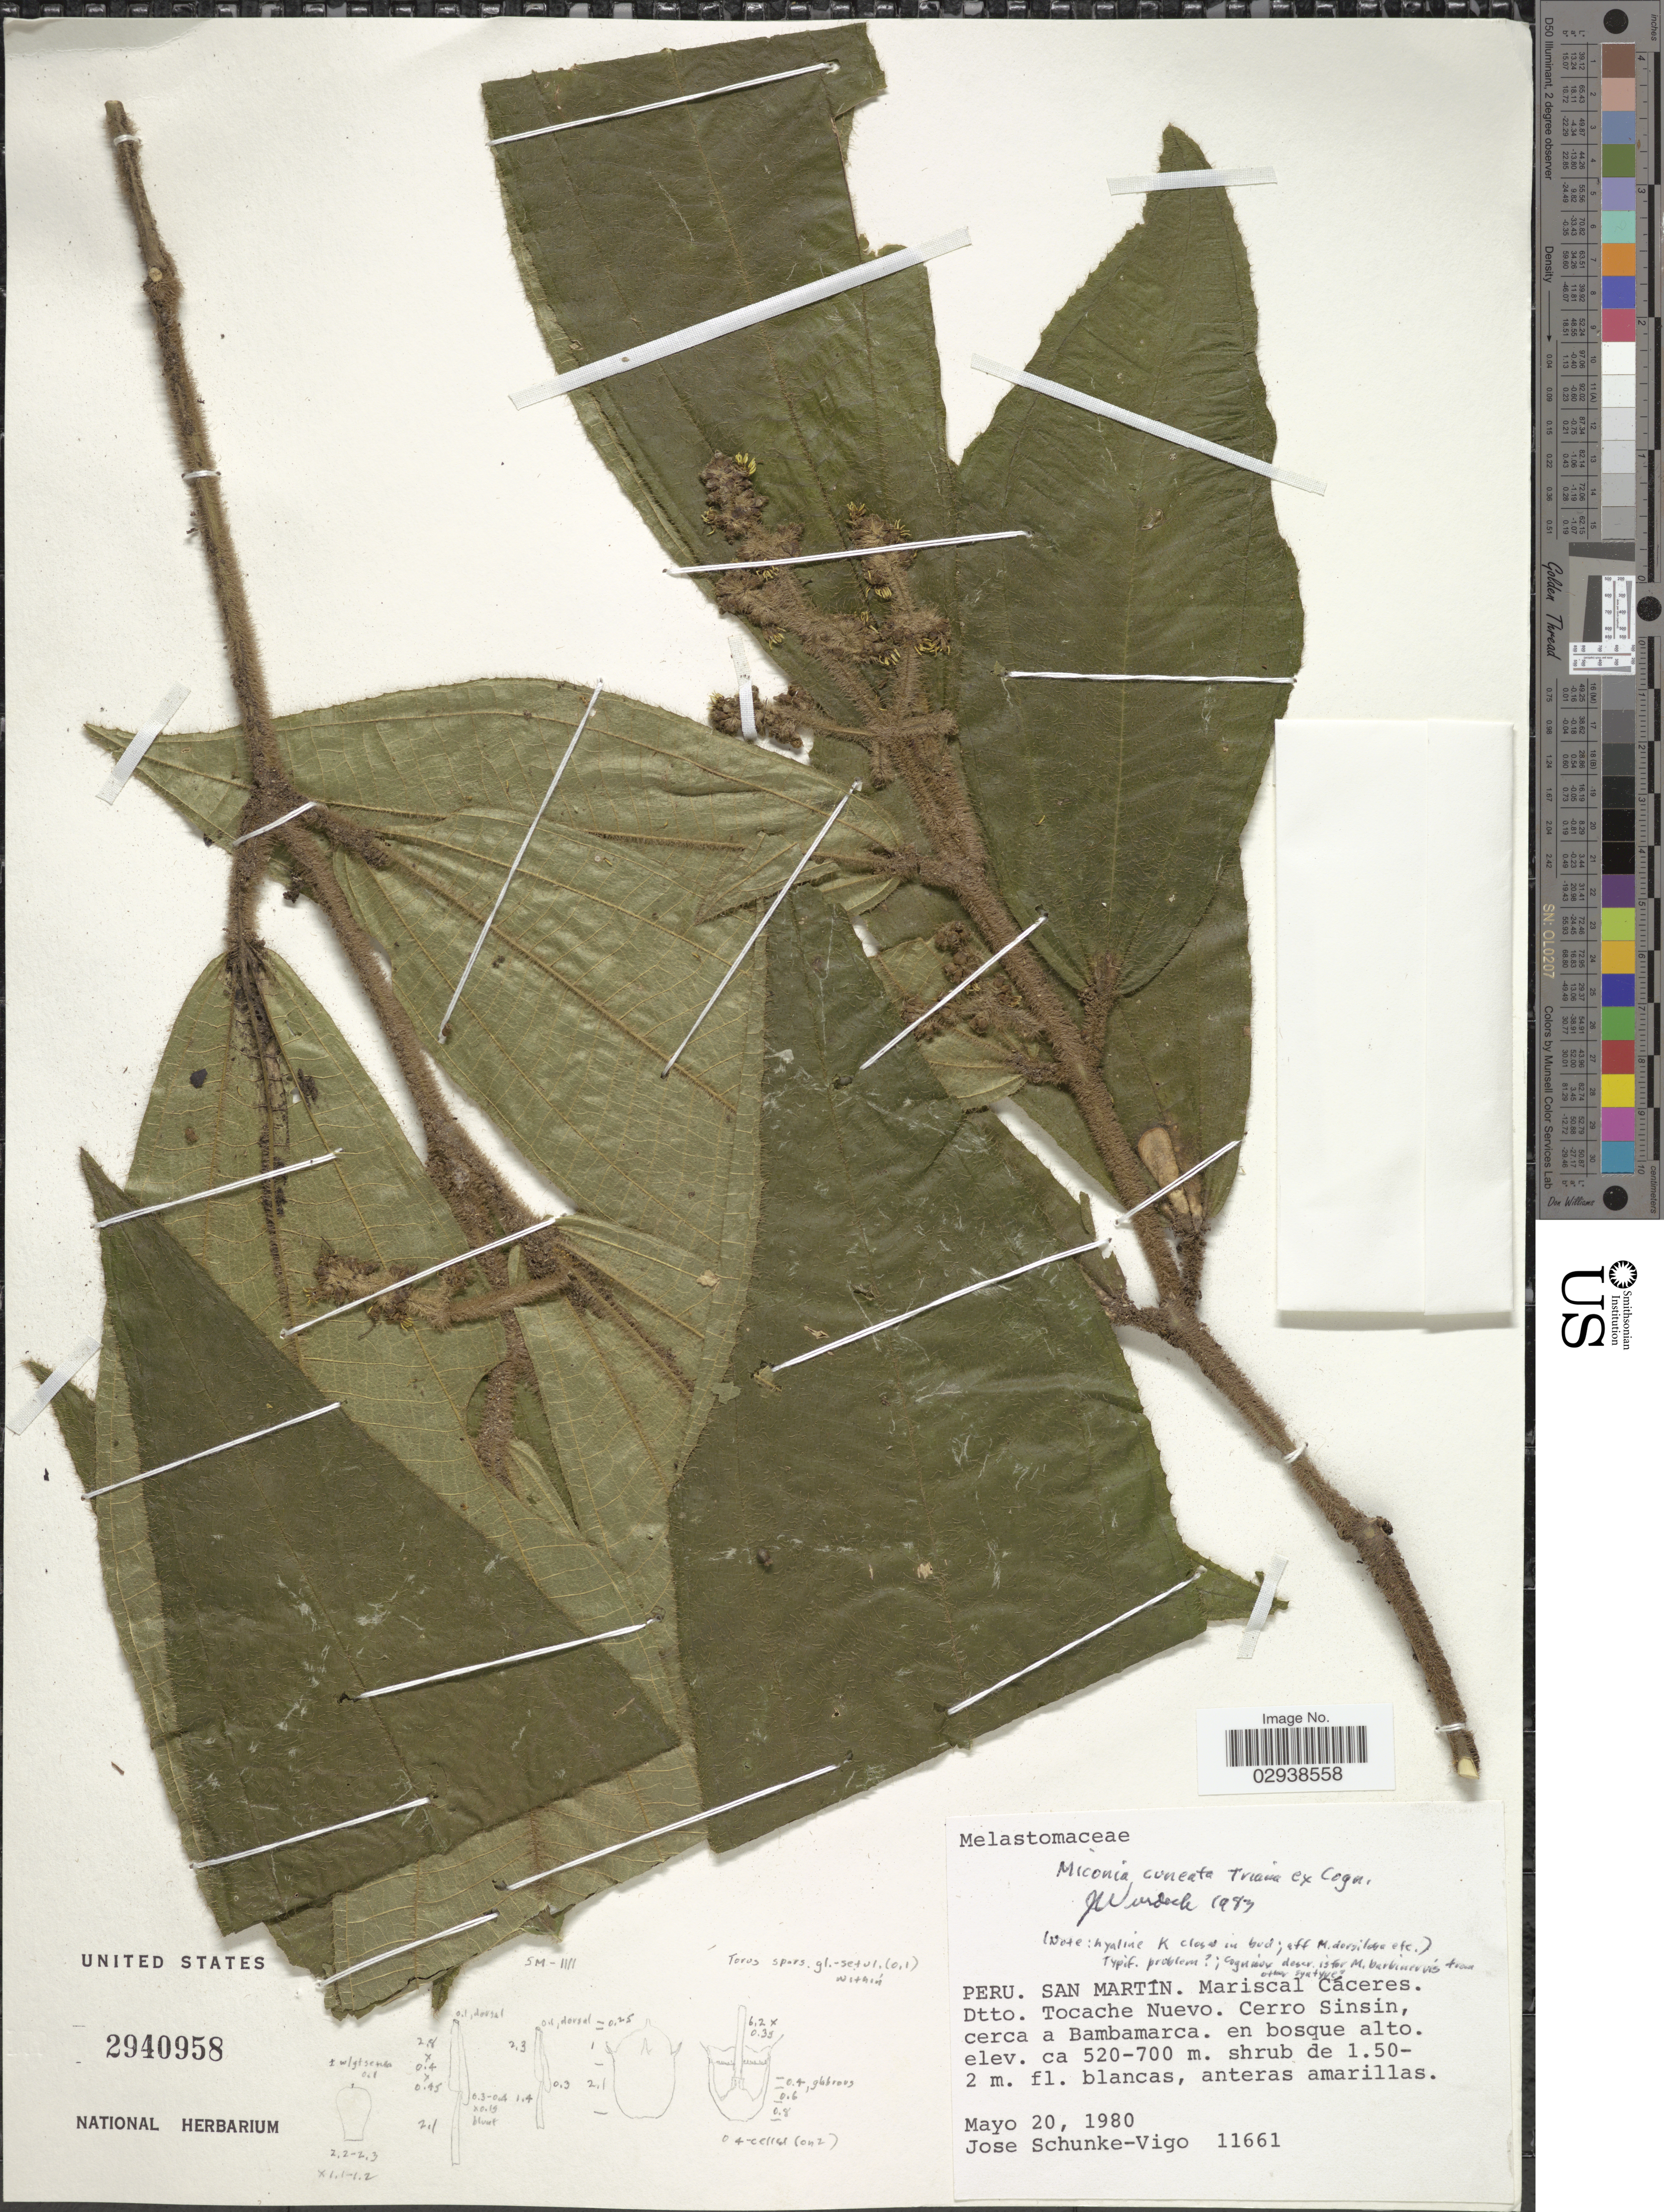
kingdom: Plantae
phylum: Tracheophyta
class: Magnoliopsida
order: Myrtales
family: Melastomataceae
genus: Miconia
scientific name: Miconia cuneata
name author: Triana ex Cogn.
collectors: J. Schunke Vigo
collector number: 11661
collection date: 1980-05-20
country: Peru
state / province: San Martín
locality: Mariscal Cáceres, Dtto. Tocache Nuevo, Cerro Sinsin, cerca a Bambamarca.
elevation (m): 520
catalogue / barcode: US 2940958